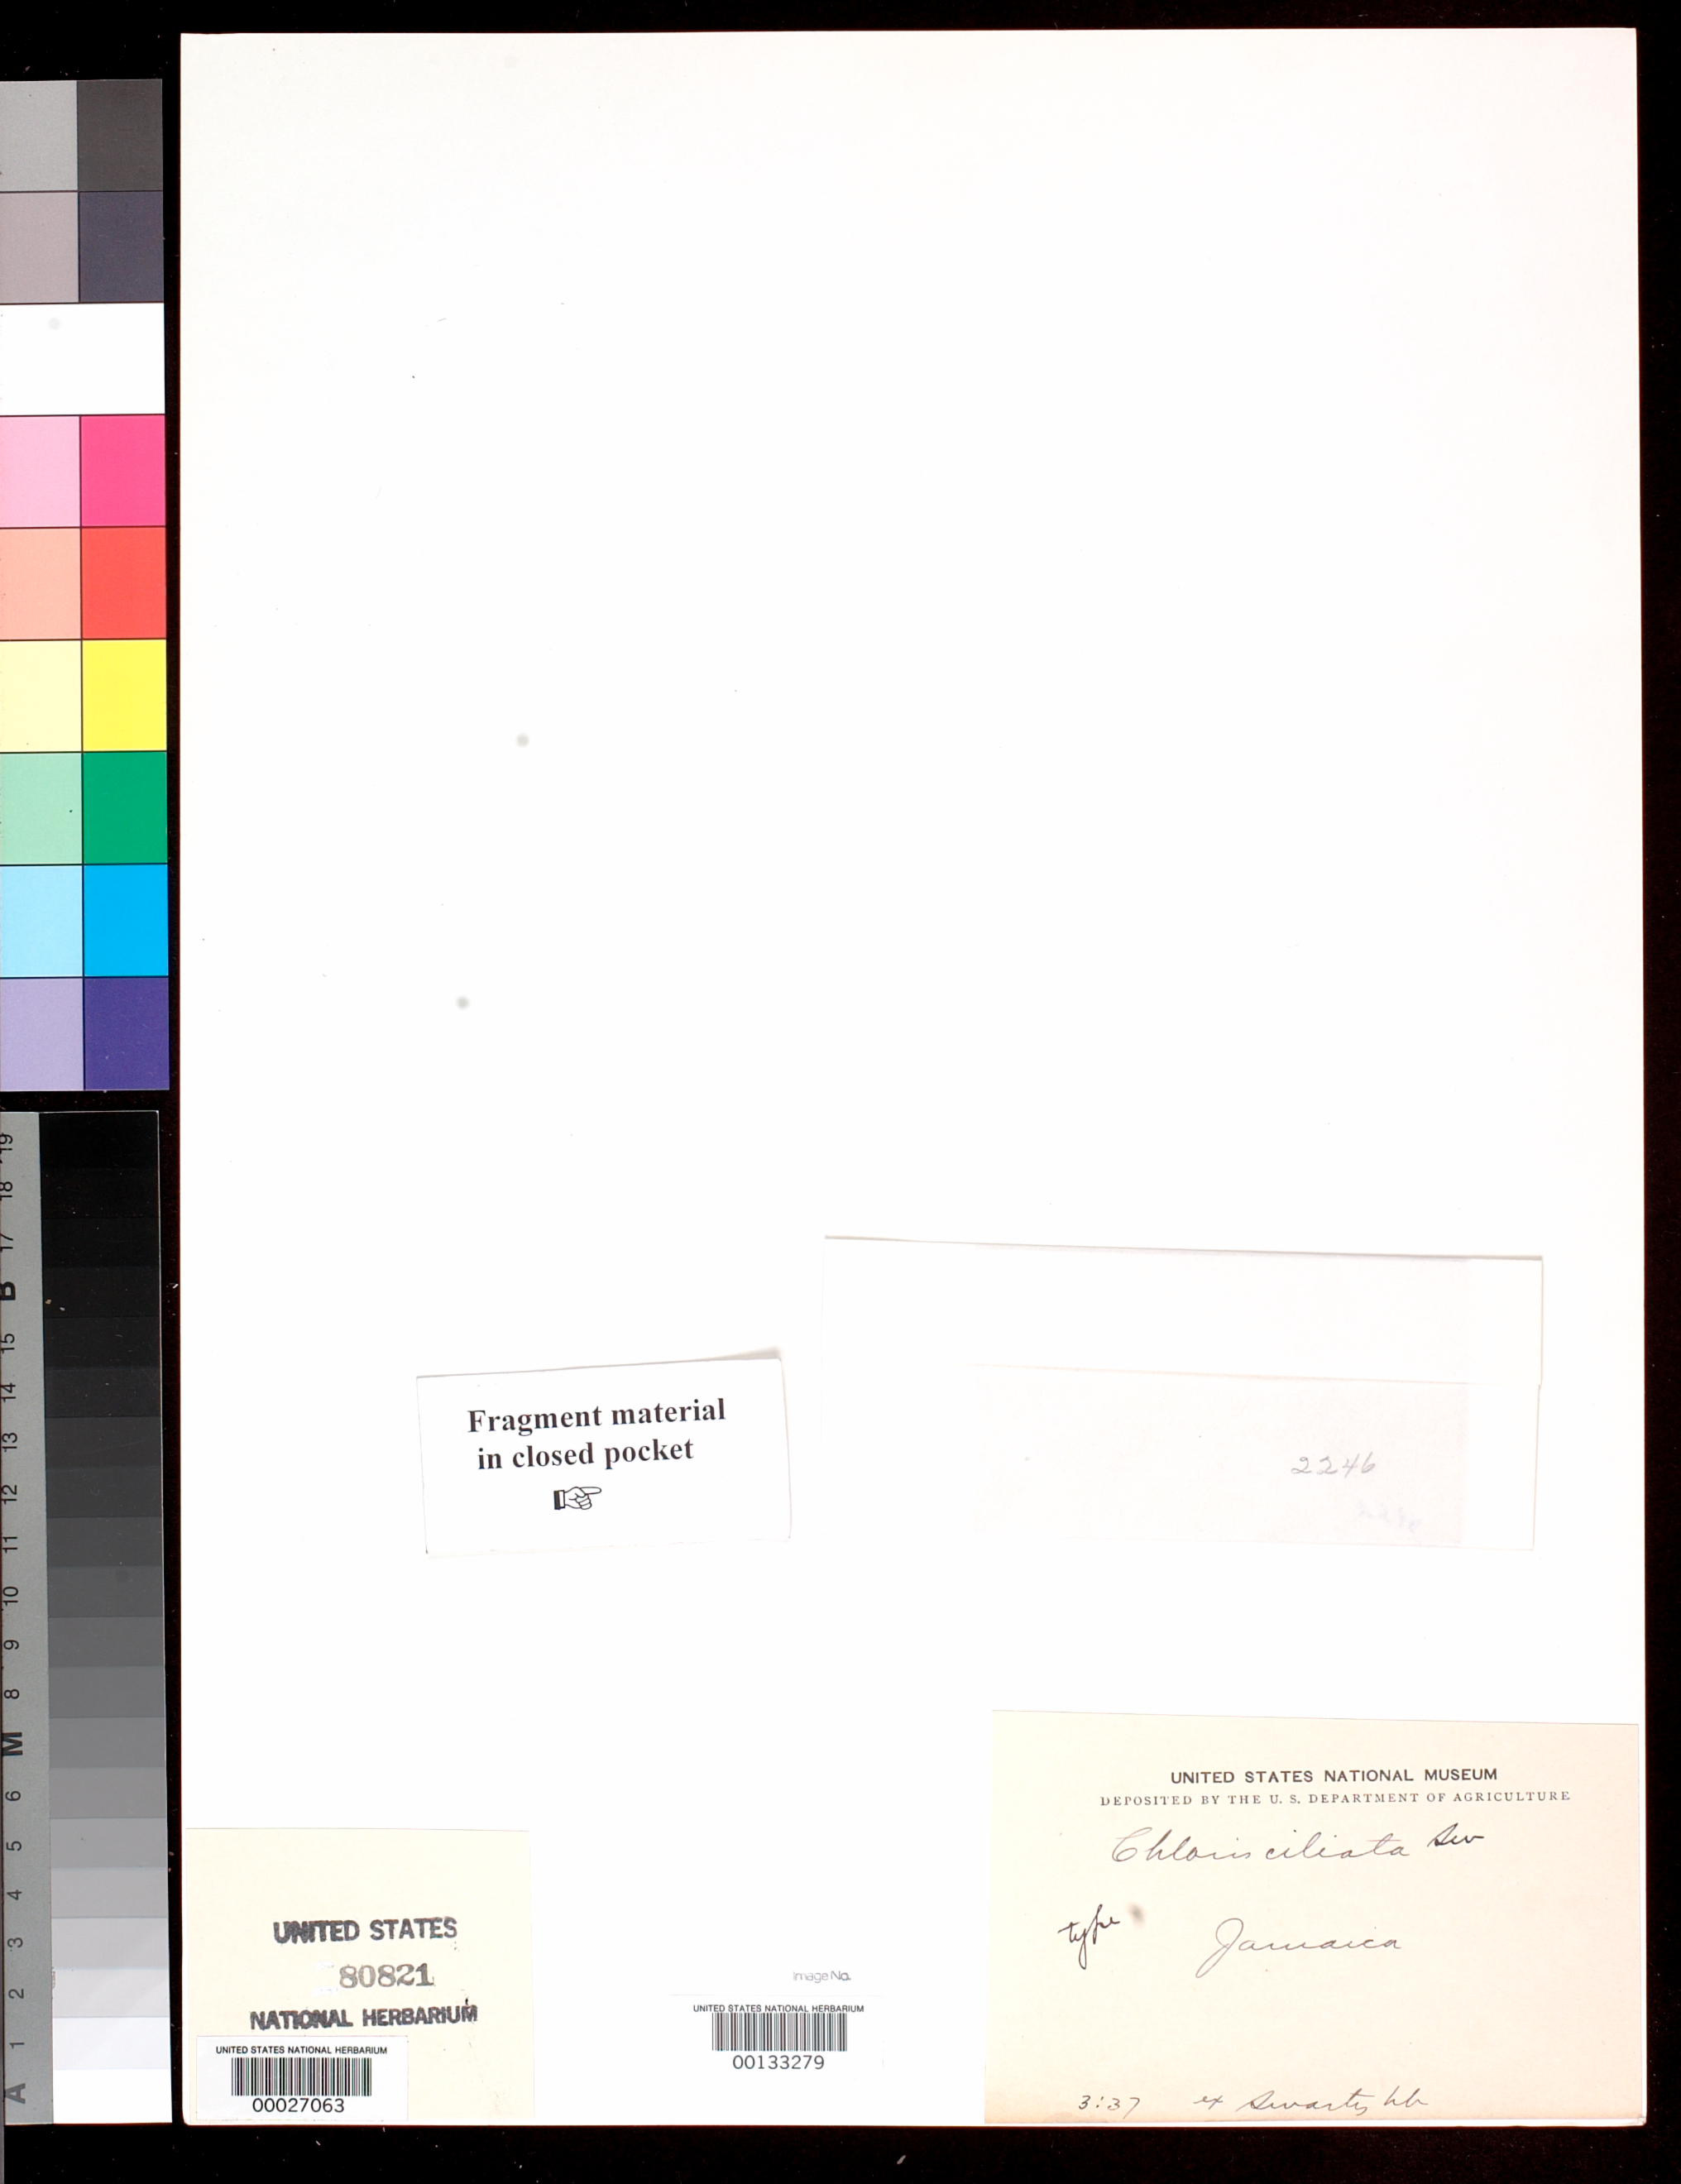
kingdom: Plantae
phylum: Tracheophyta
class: Liliopsida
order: Poales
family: Poaceae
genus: Chloris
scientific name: Chloris ciliata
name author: Sw.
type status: Type Fragment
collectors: O. P. Swartz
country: Jamaica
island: Greater Antilles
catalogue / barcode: US 80821